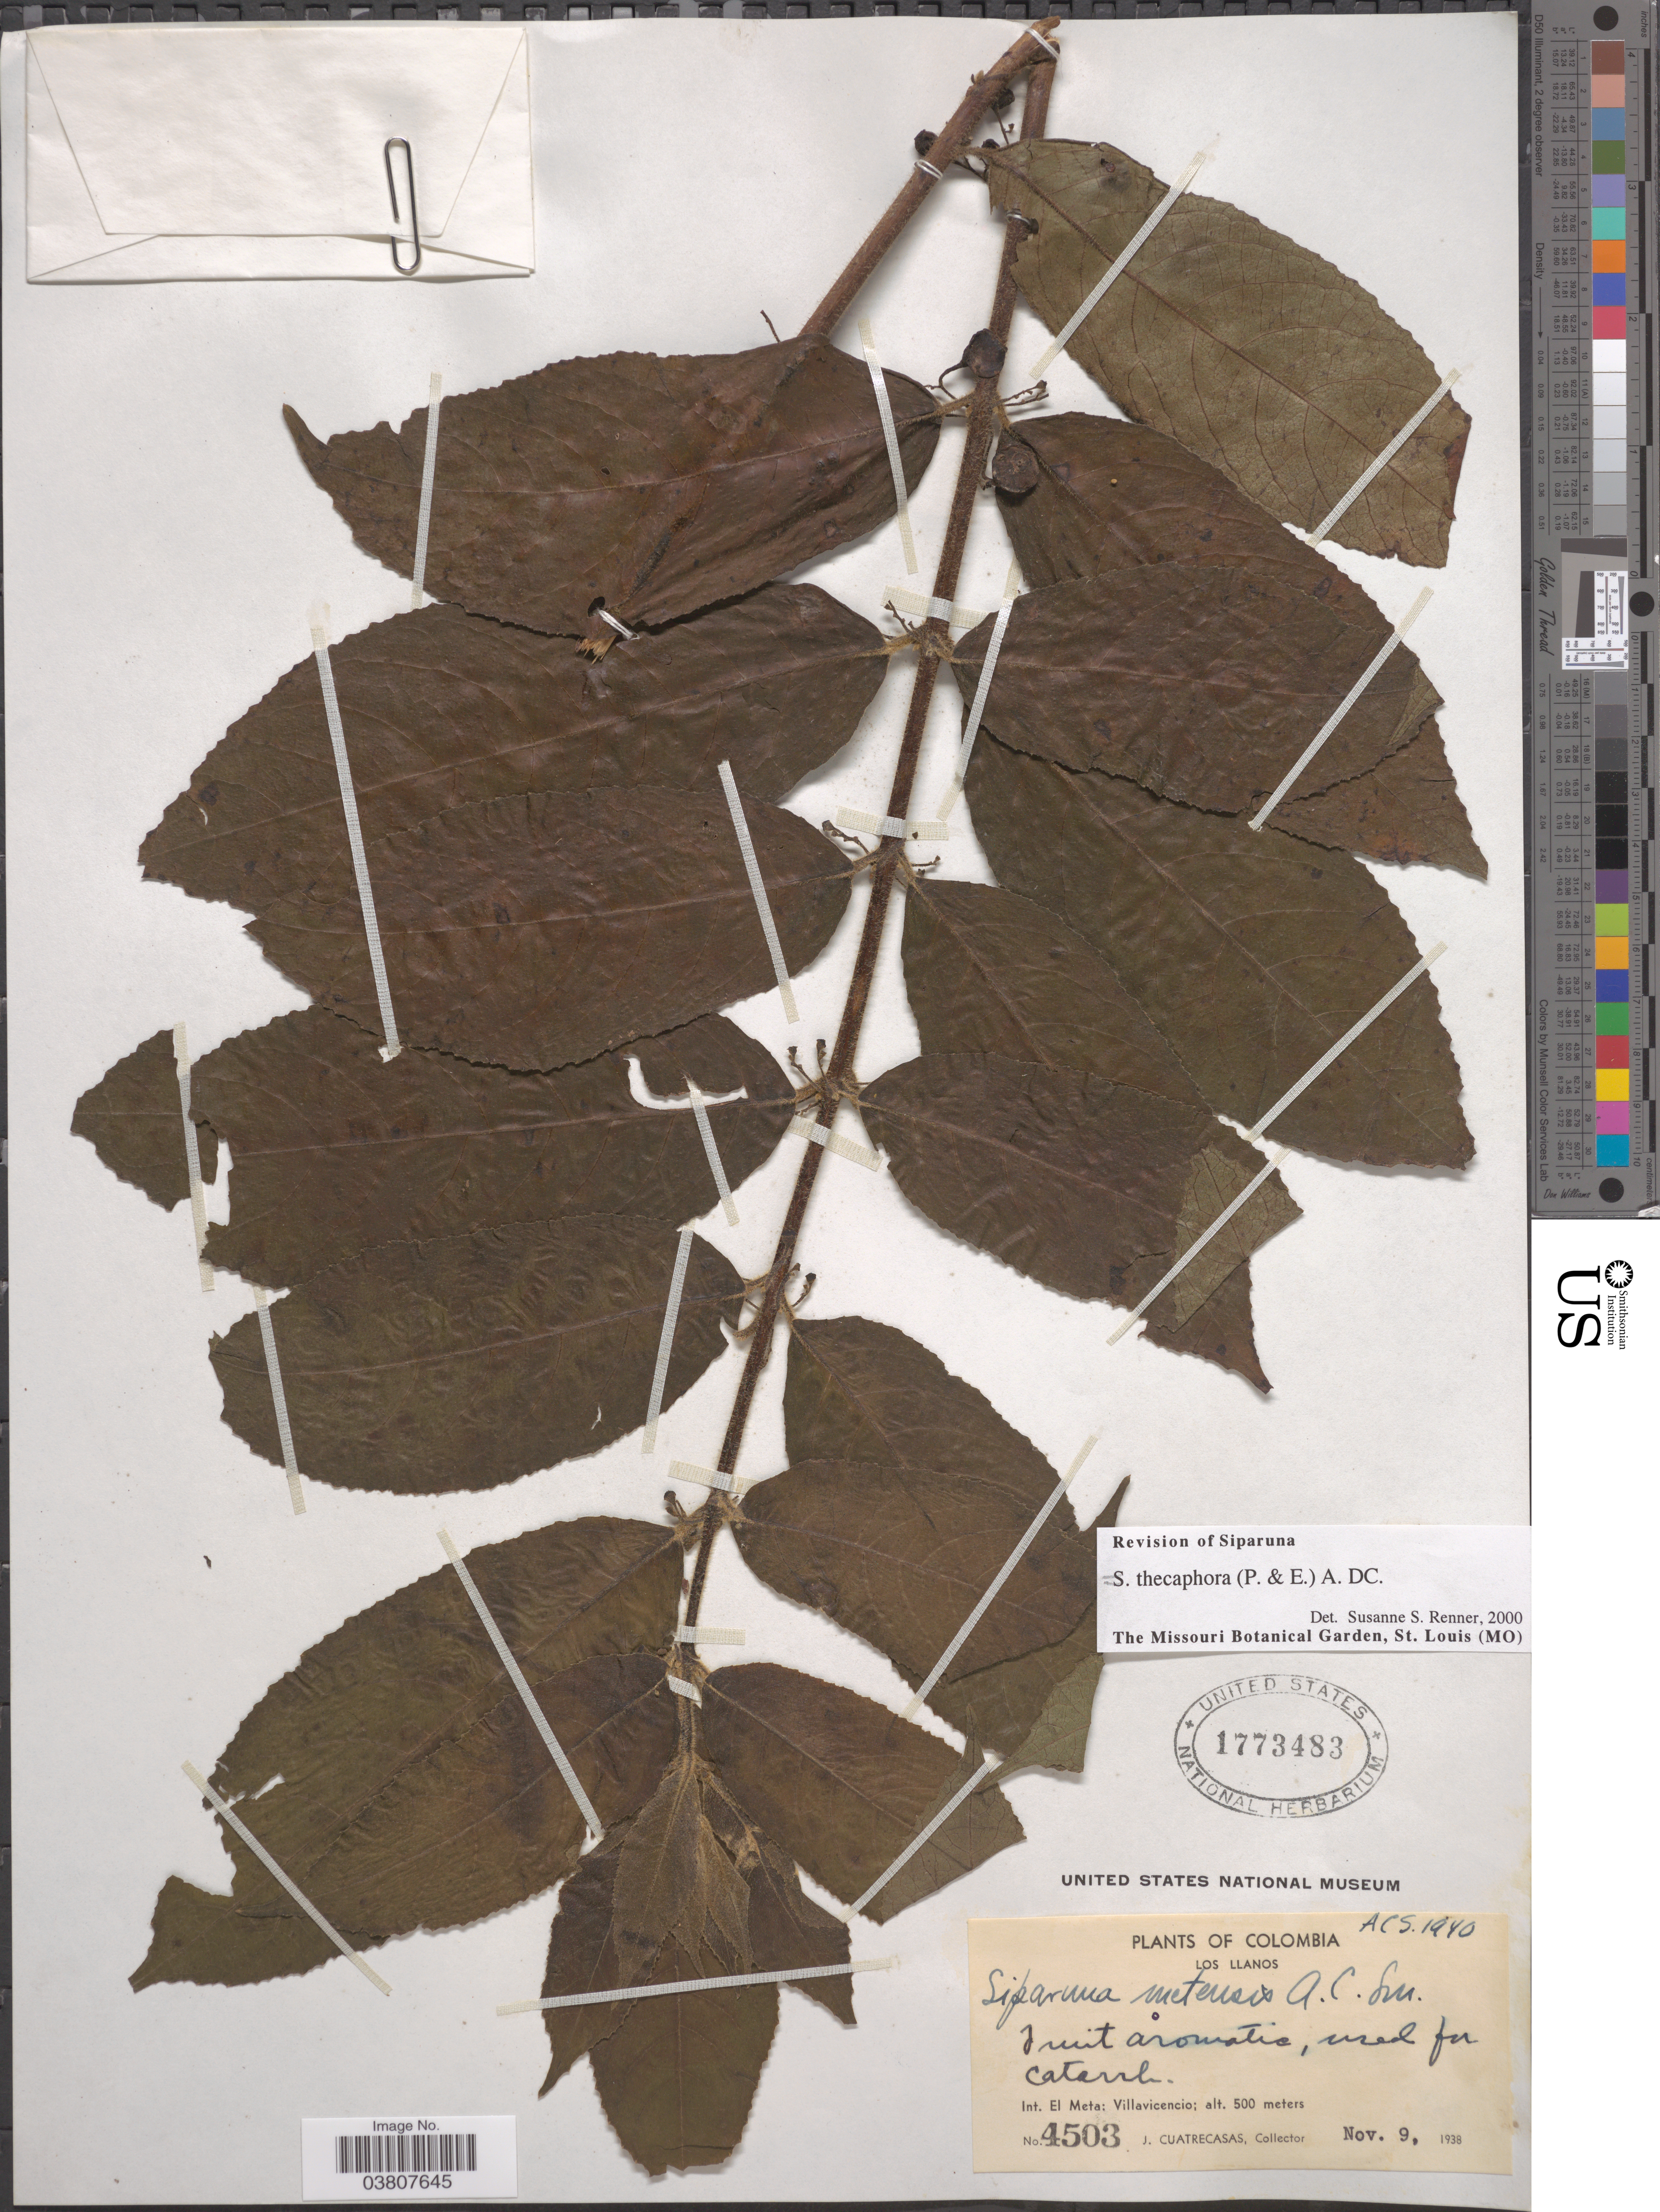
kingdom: Plantae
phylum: Tracheophyta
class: Magnoliopsida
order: Laurales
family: Siparunaceae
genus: Siparuna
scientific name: Siparuna thecaphora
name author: (Poepp. & Endl.) A. DC.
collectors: J. Cuatrecasas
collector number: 4503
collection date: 1938-11-09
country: Colombia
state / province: Meta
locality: Los Llanos. Int. El Meta: Villavicencio.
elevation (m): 500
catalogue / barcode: US 1773483